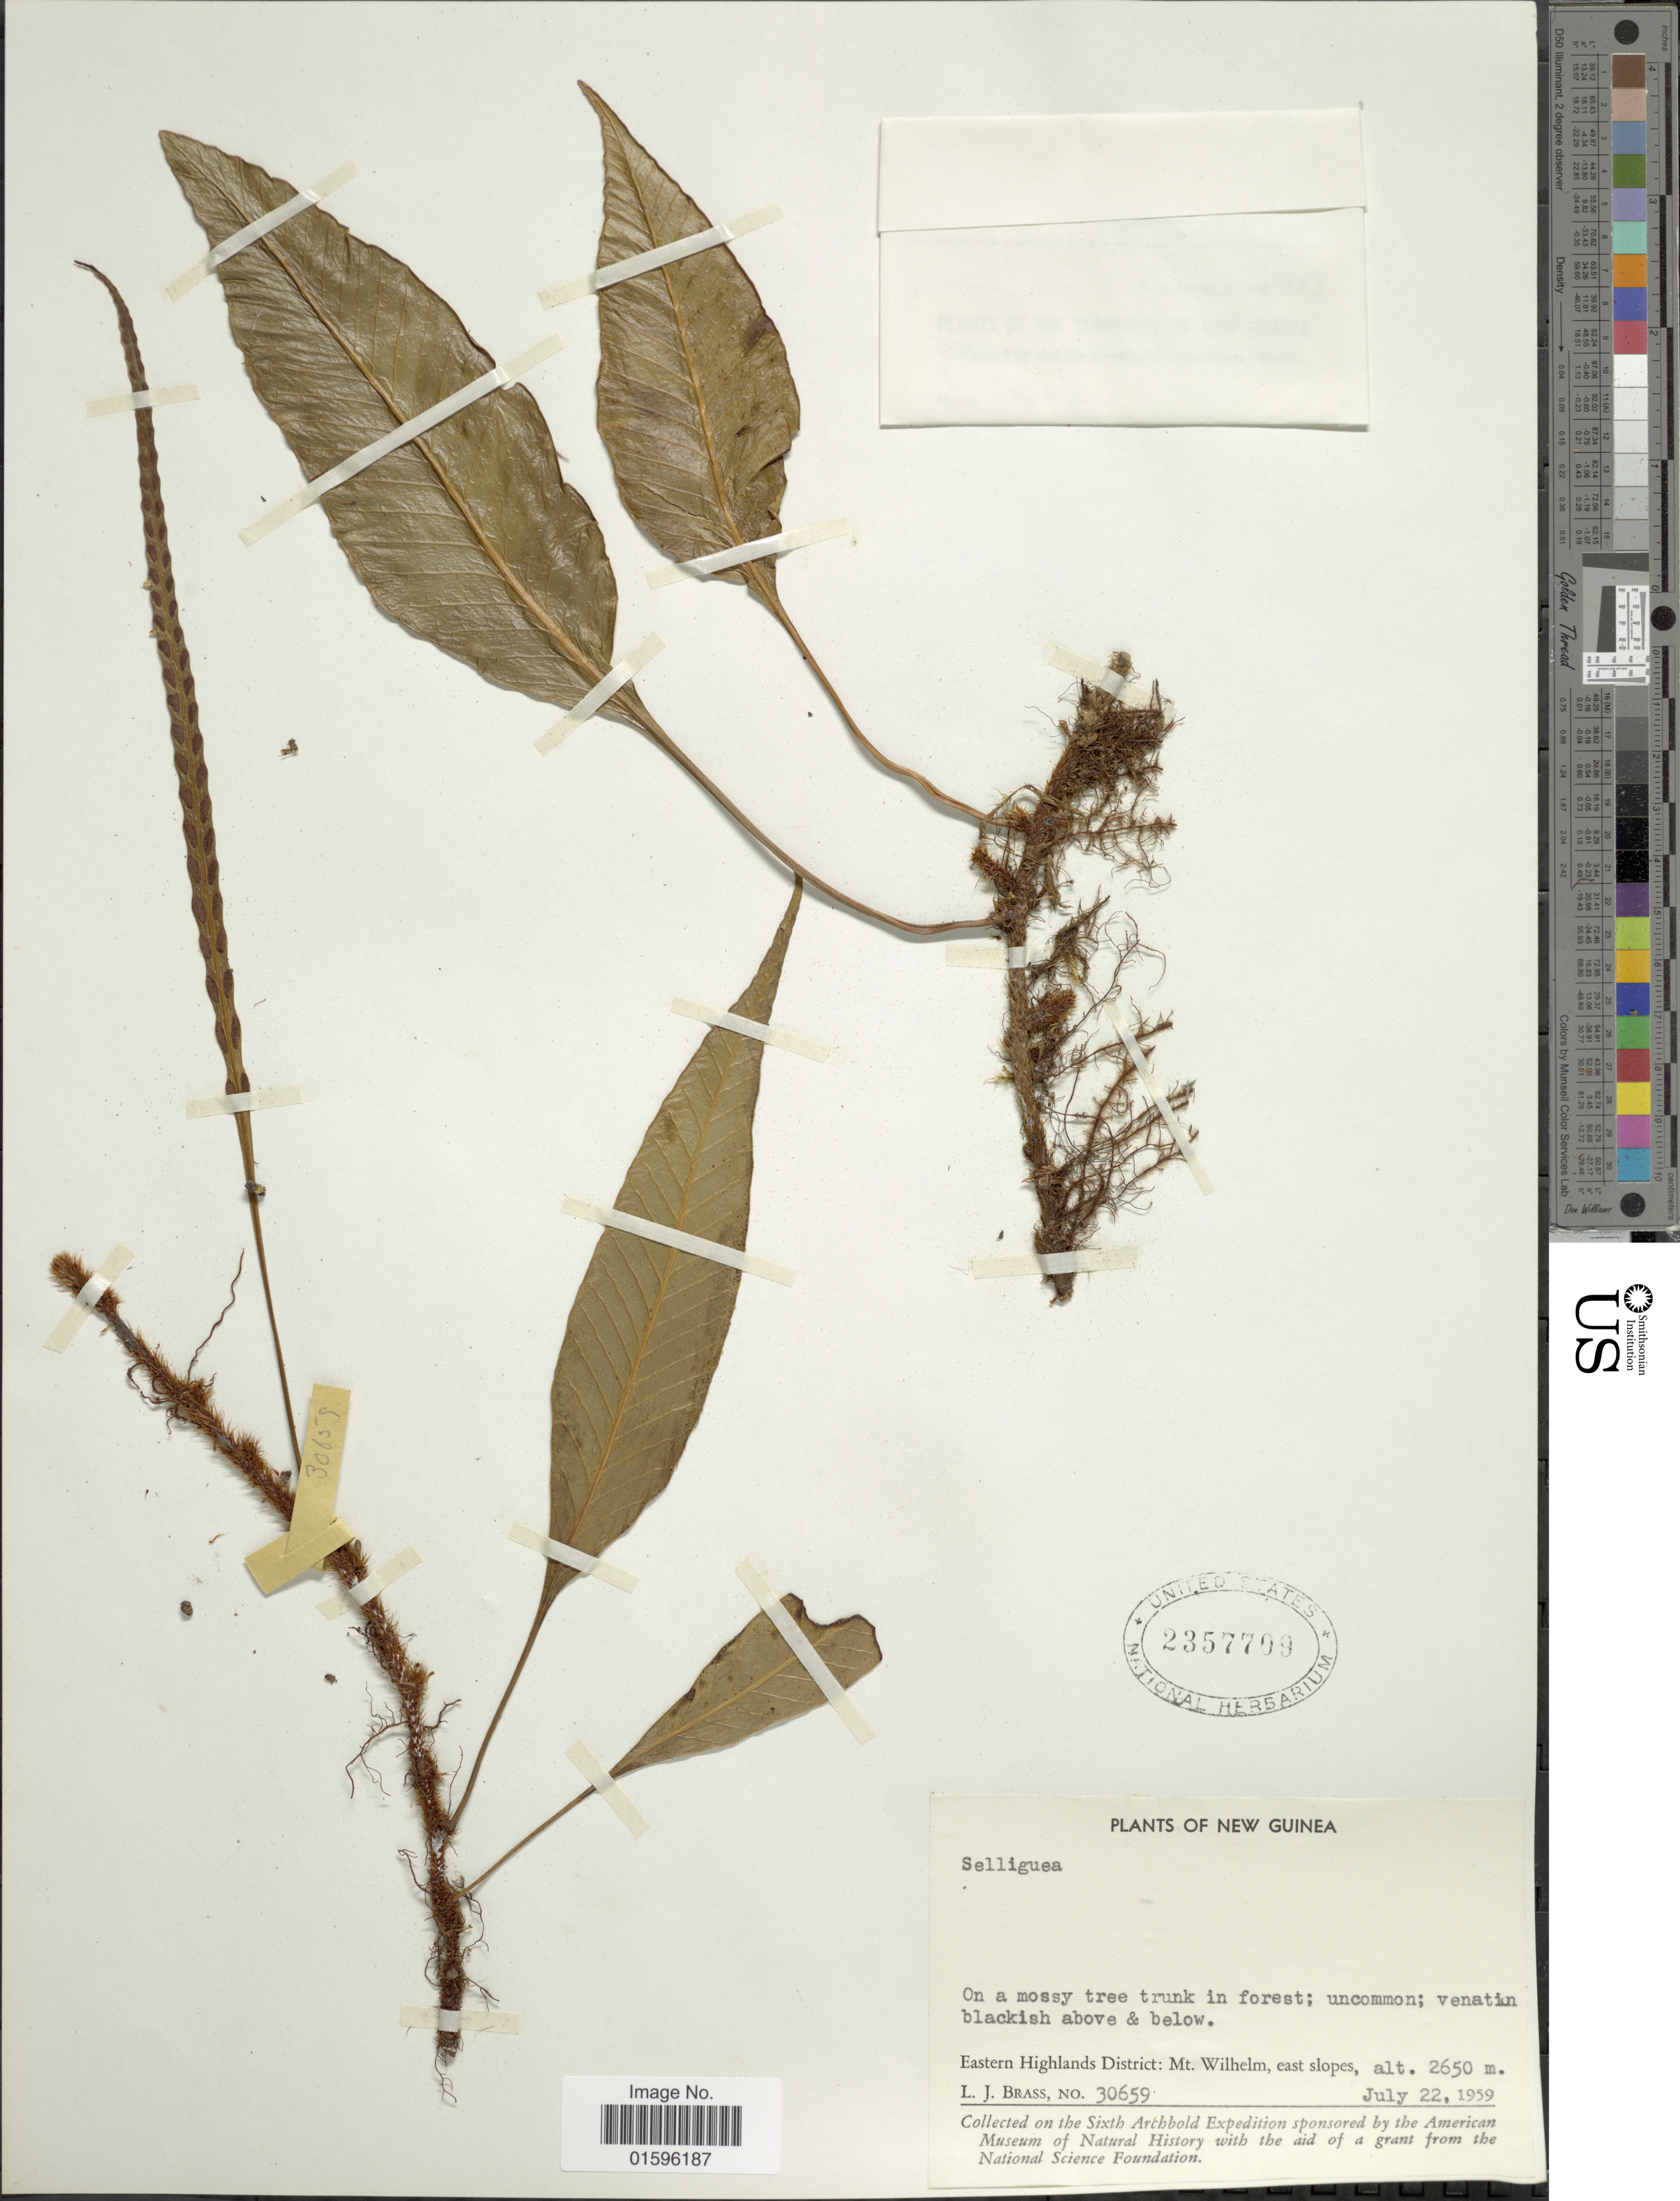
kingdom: Plantae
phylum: Tracheophyta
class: Polypodiopsida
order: Polypodiales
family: Polypodiaceae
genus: Polypodium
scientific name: Polypodium sp.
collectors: L. J. Brass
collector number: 30659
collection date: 1959-07-22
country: Papua New Guinea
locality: New Guinea, Eastern Highlands District: Mt. Wilhelm, east slopes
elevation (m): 2650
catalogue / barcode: US 2357709